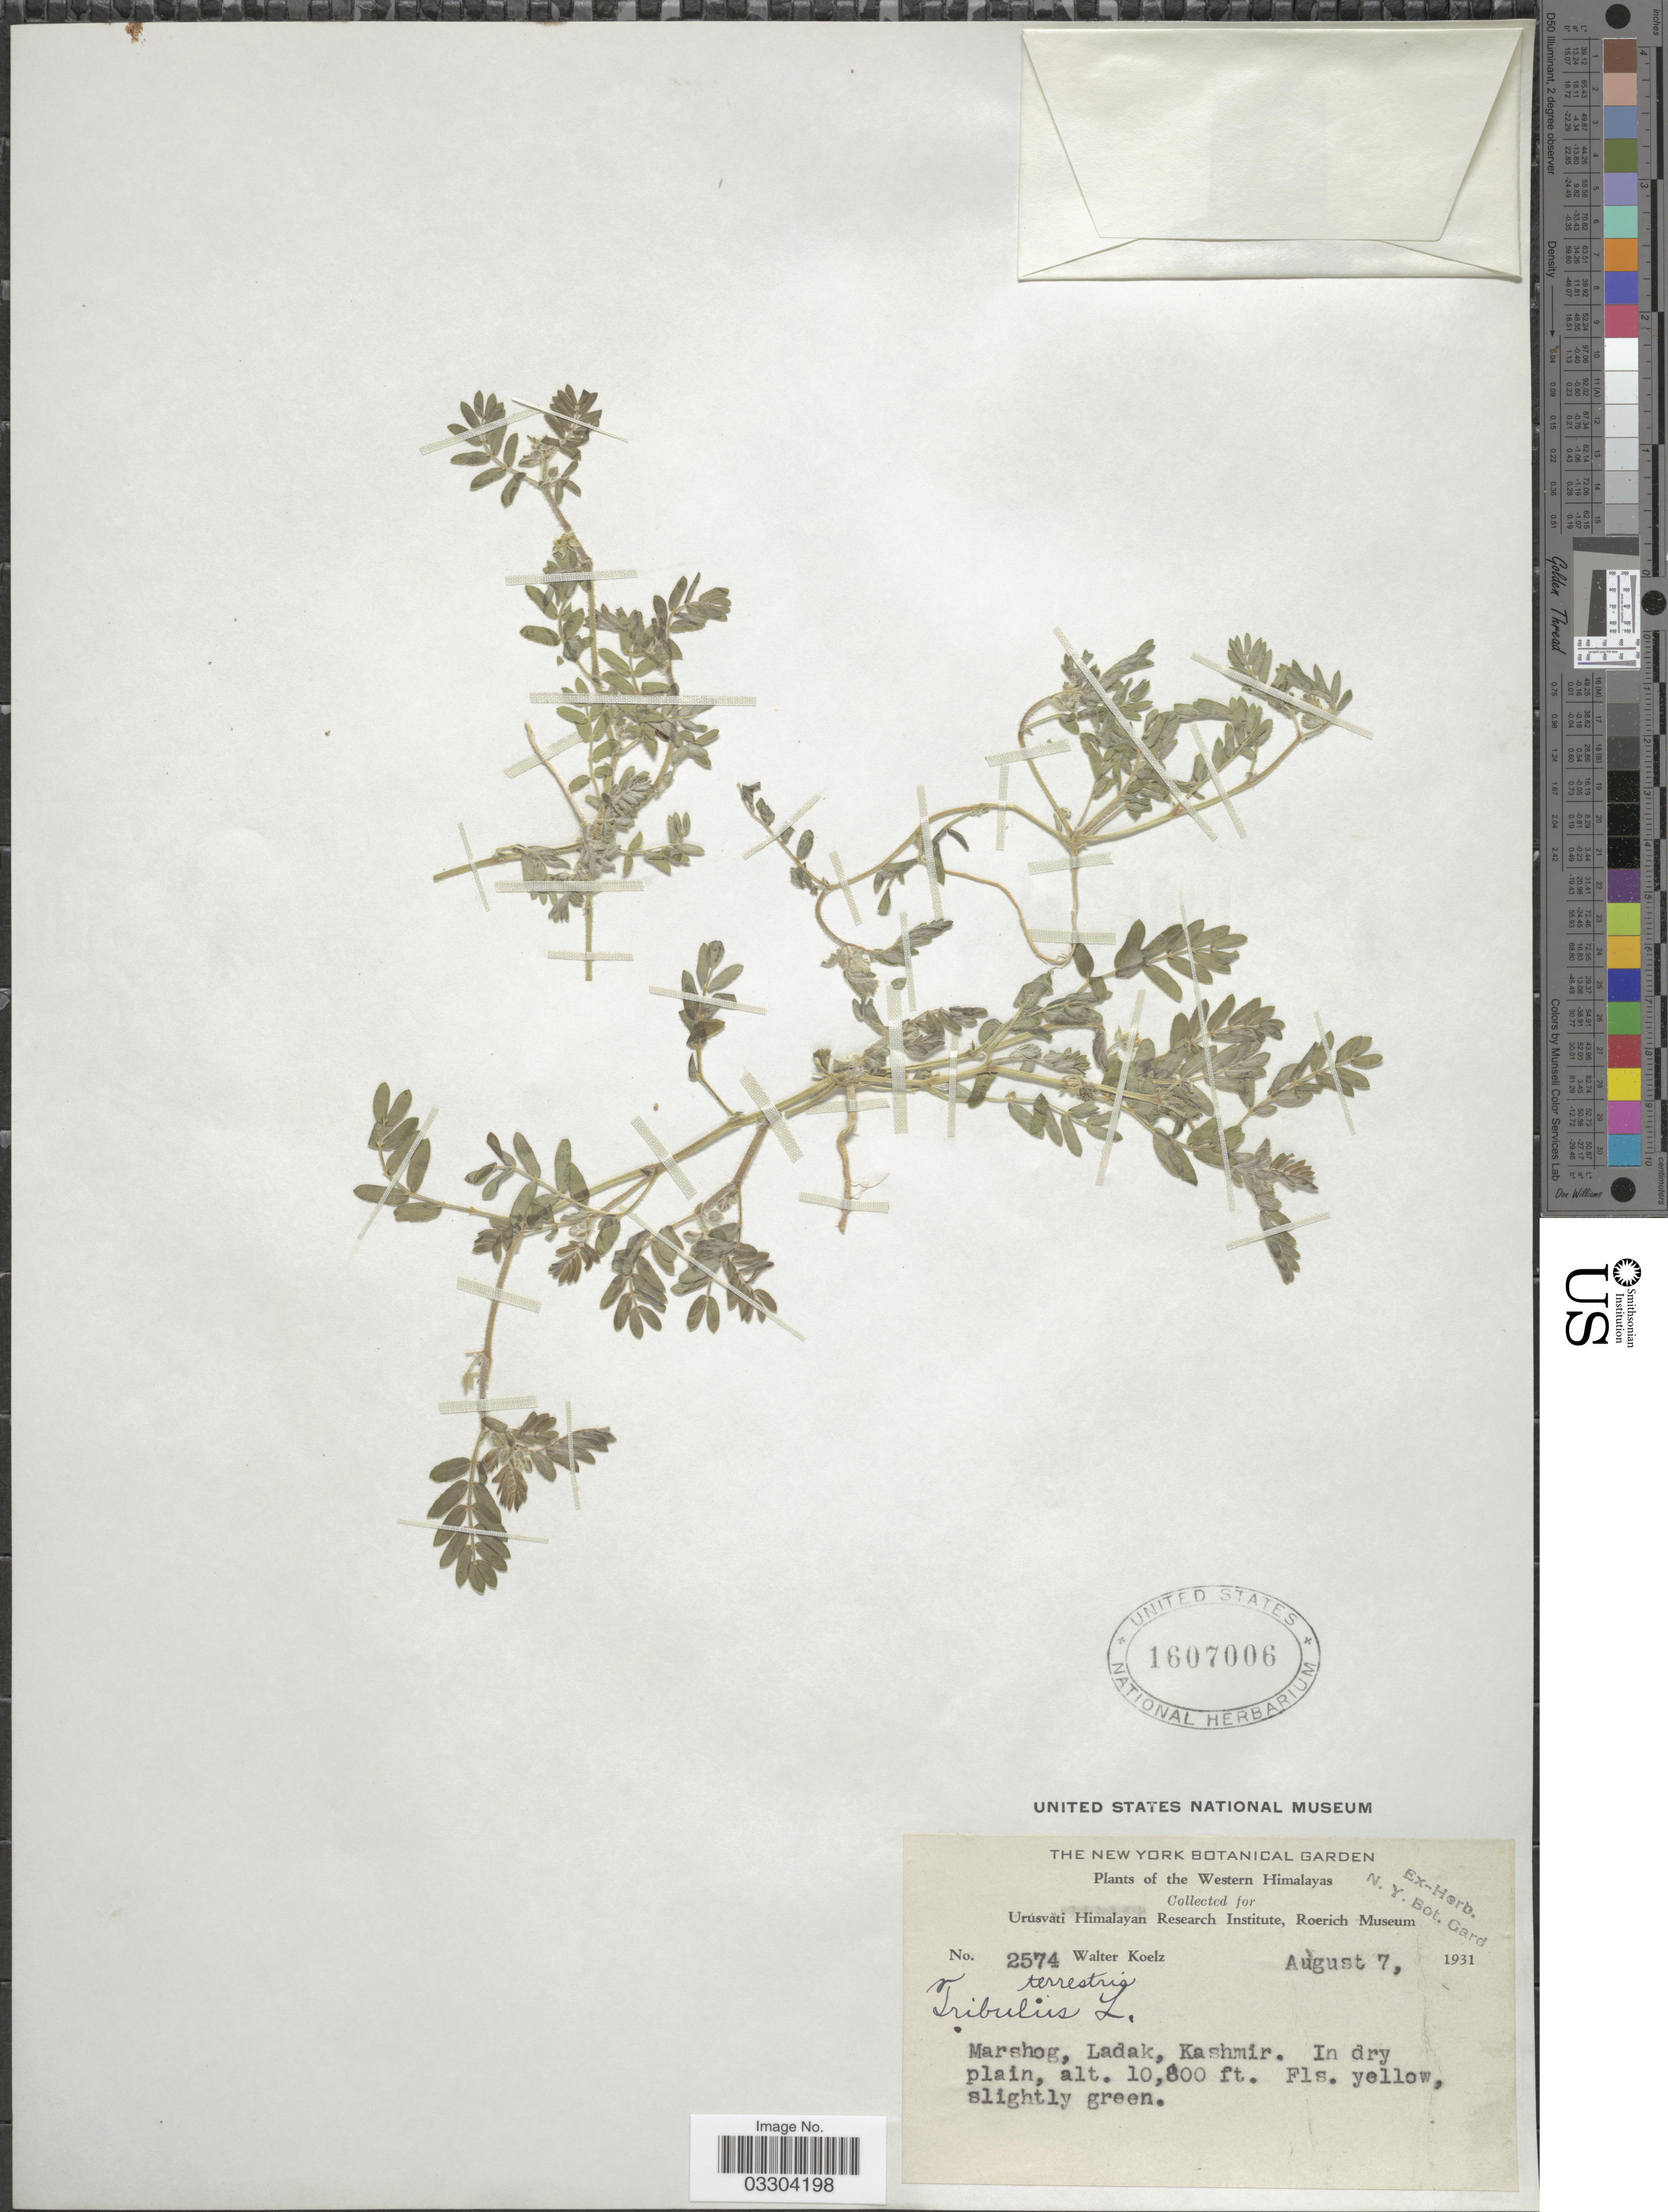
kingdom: Plantae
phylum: Tracheophyta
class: Magnoliopsida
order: Zygophyllales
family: Zygophyllaceae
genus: Tribulus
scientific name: Tribulus terrestris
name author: L.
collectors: W. N. Koelz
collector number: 2574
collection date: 1931-08-07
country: India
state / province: Ladakh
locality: Western Himalayas, Marshog, Ladak, Kashmir.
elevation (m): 3292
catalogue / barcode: US 1607006